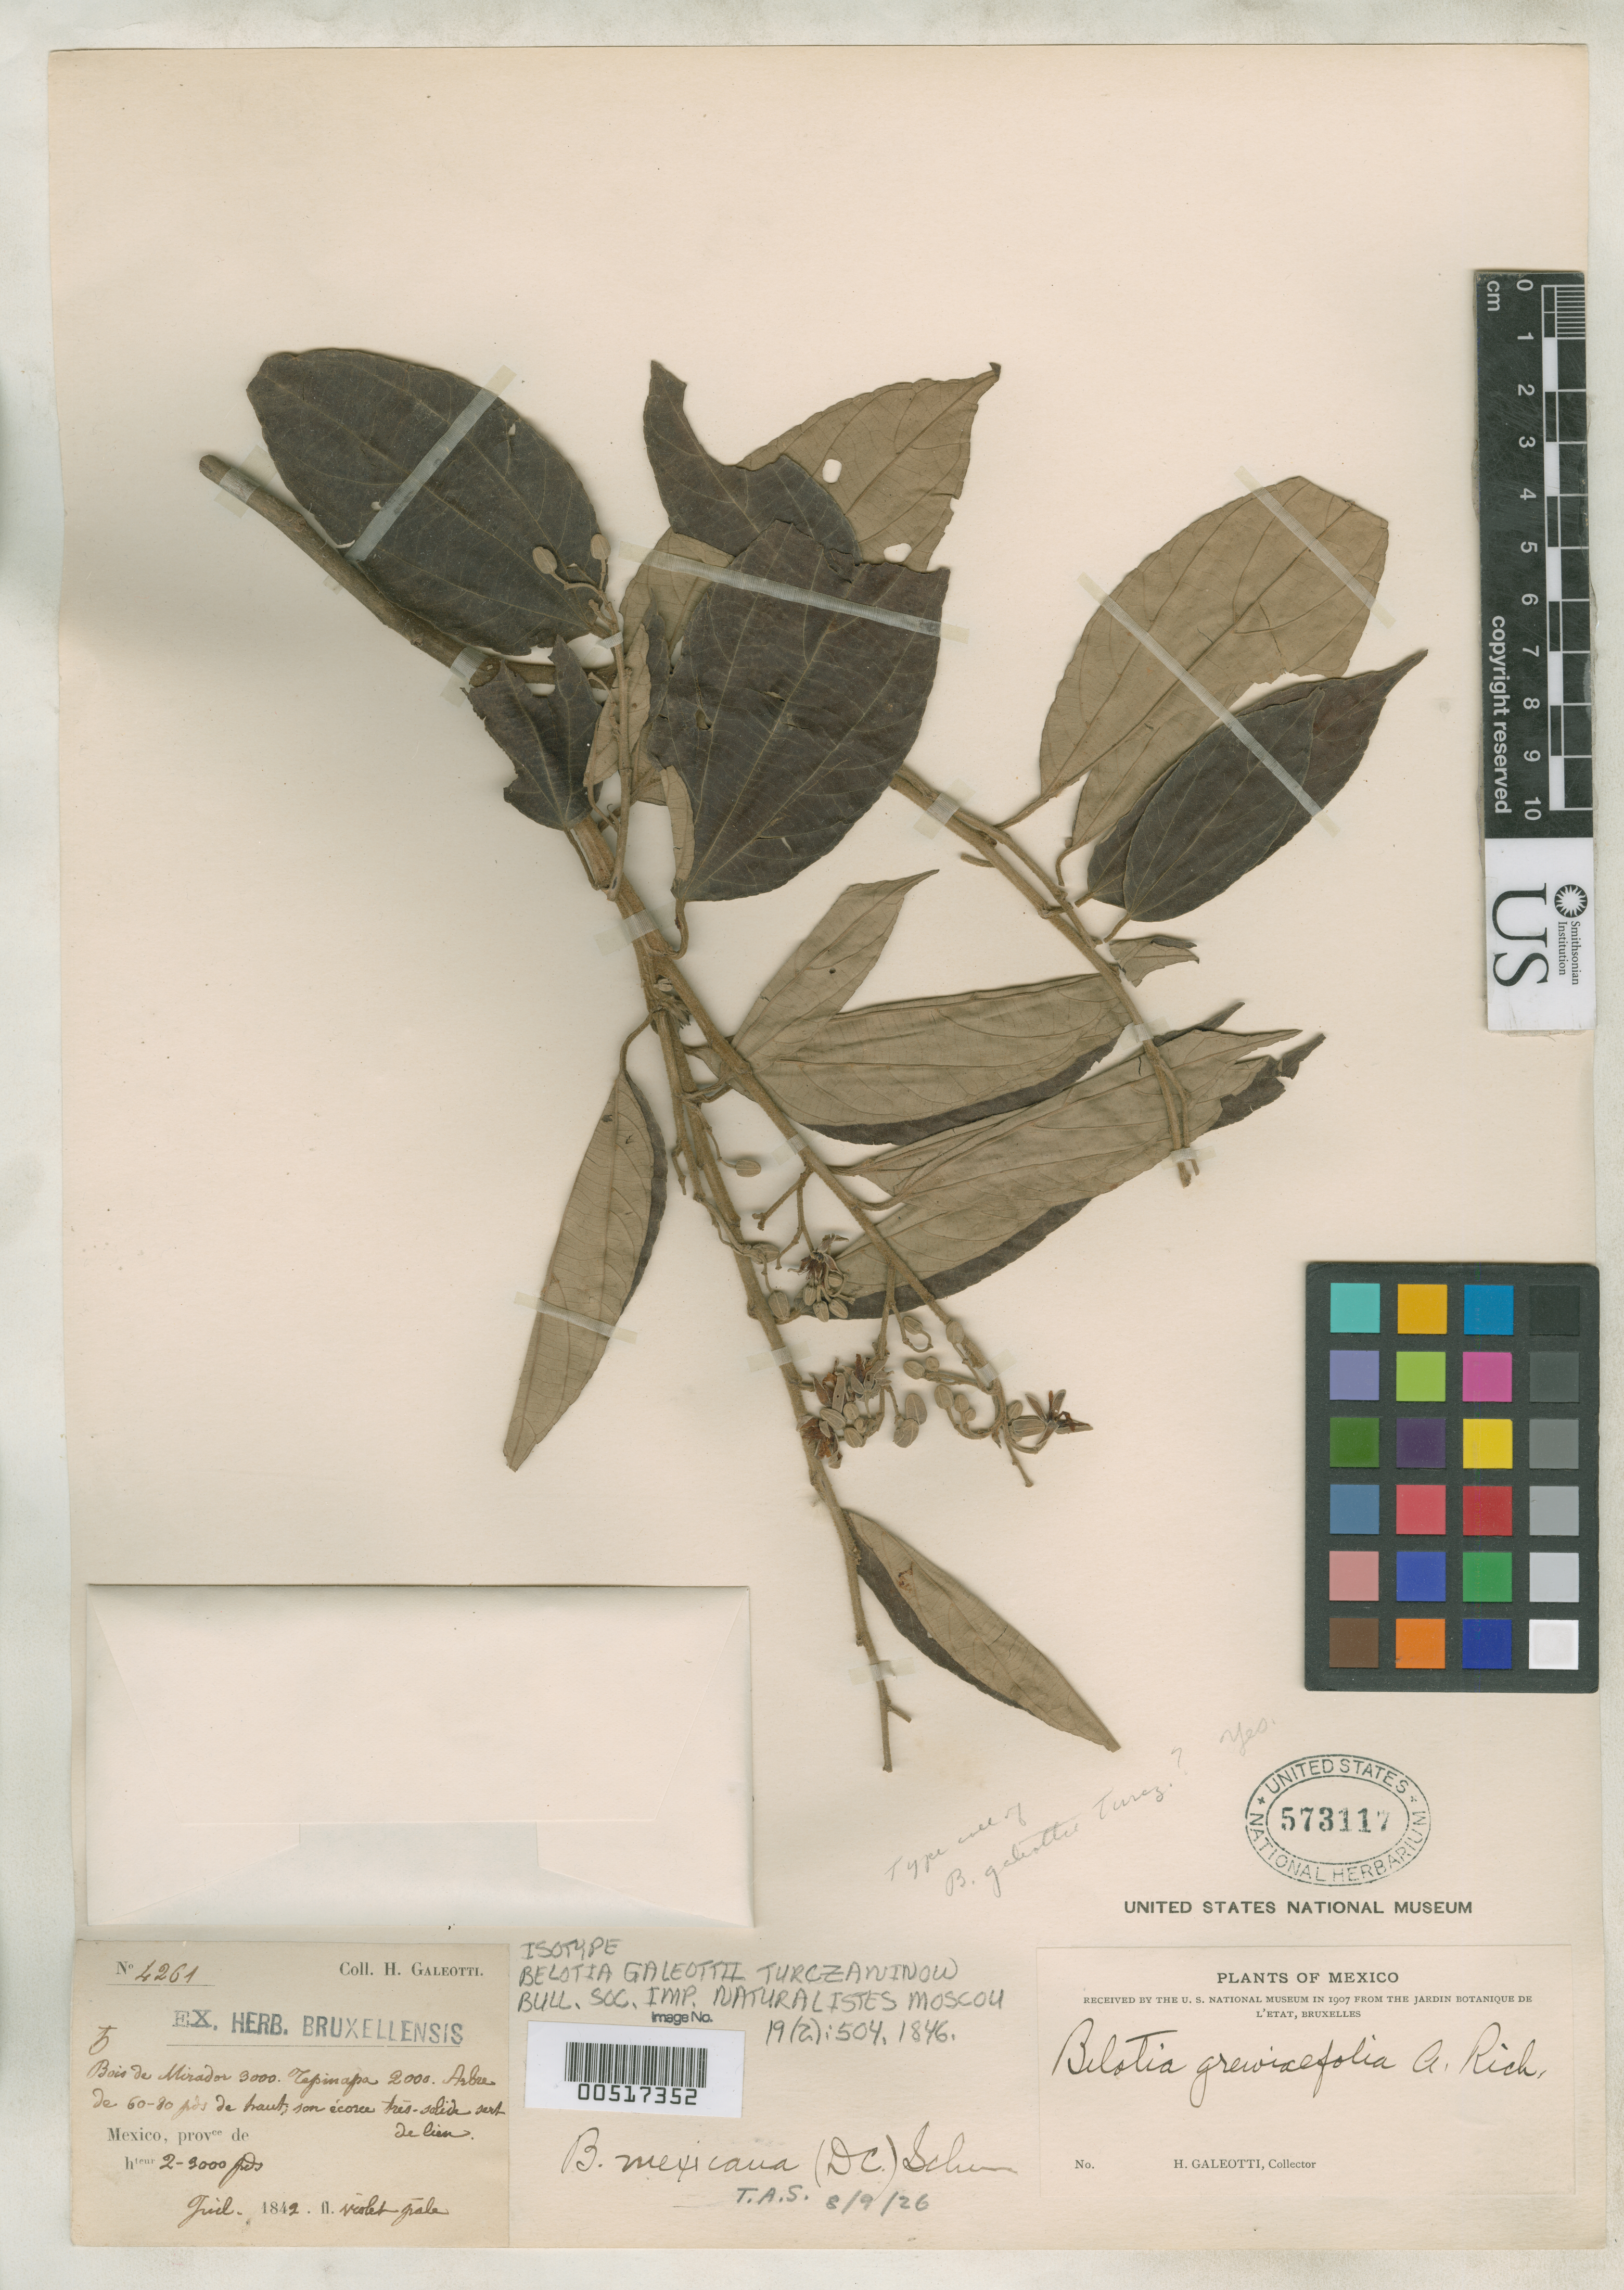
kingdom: Plantae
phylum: Tracheophyta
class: Magnoliopsida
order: Malvales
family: Malvaceae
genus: Belotia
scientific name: Belotia galeottii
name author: Turcz.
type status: Isotype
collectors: H. G. Galeotti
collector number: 4261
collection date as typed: Apr 1842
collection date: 1842-04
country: Mexico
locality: Bois de Mirador, Tepinapa.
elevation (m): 610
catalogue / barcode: US 573117